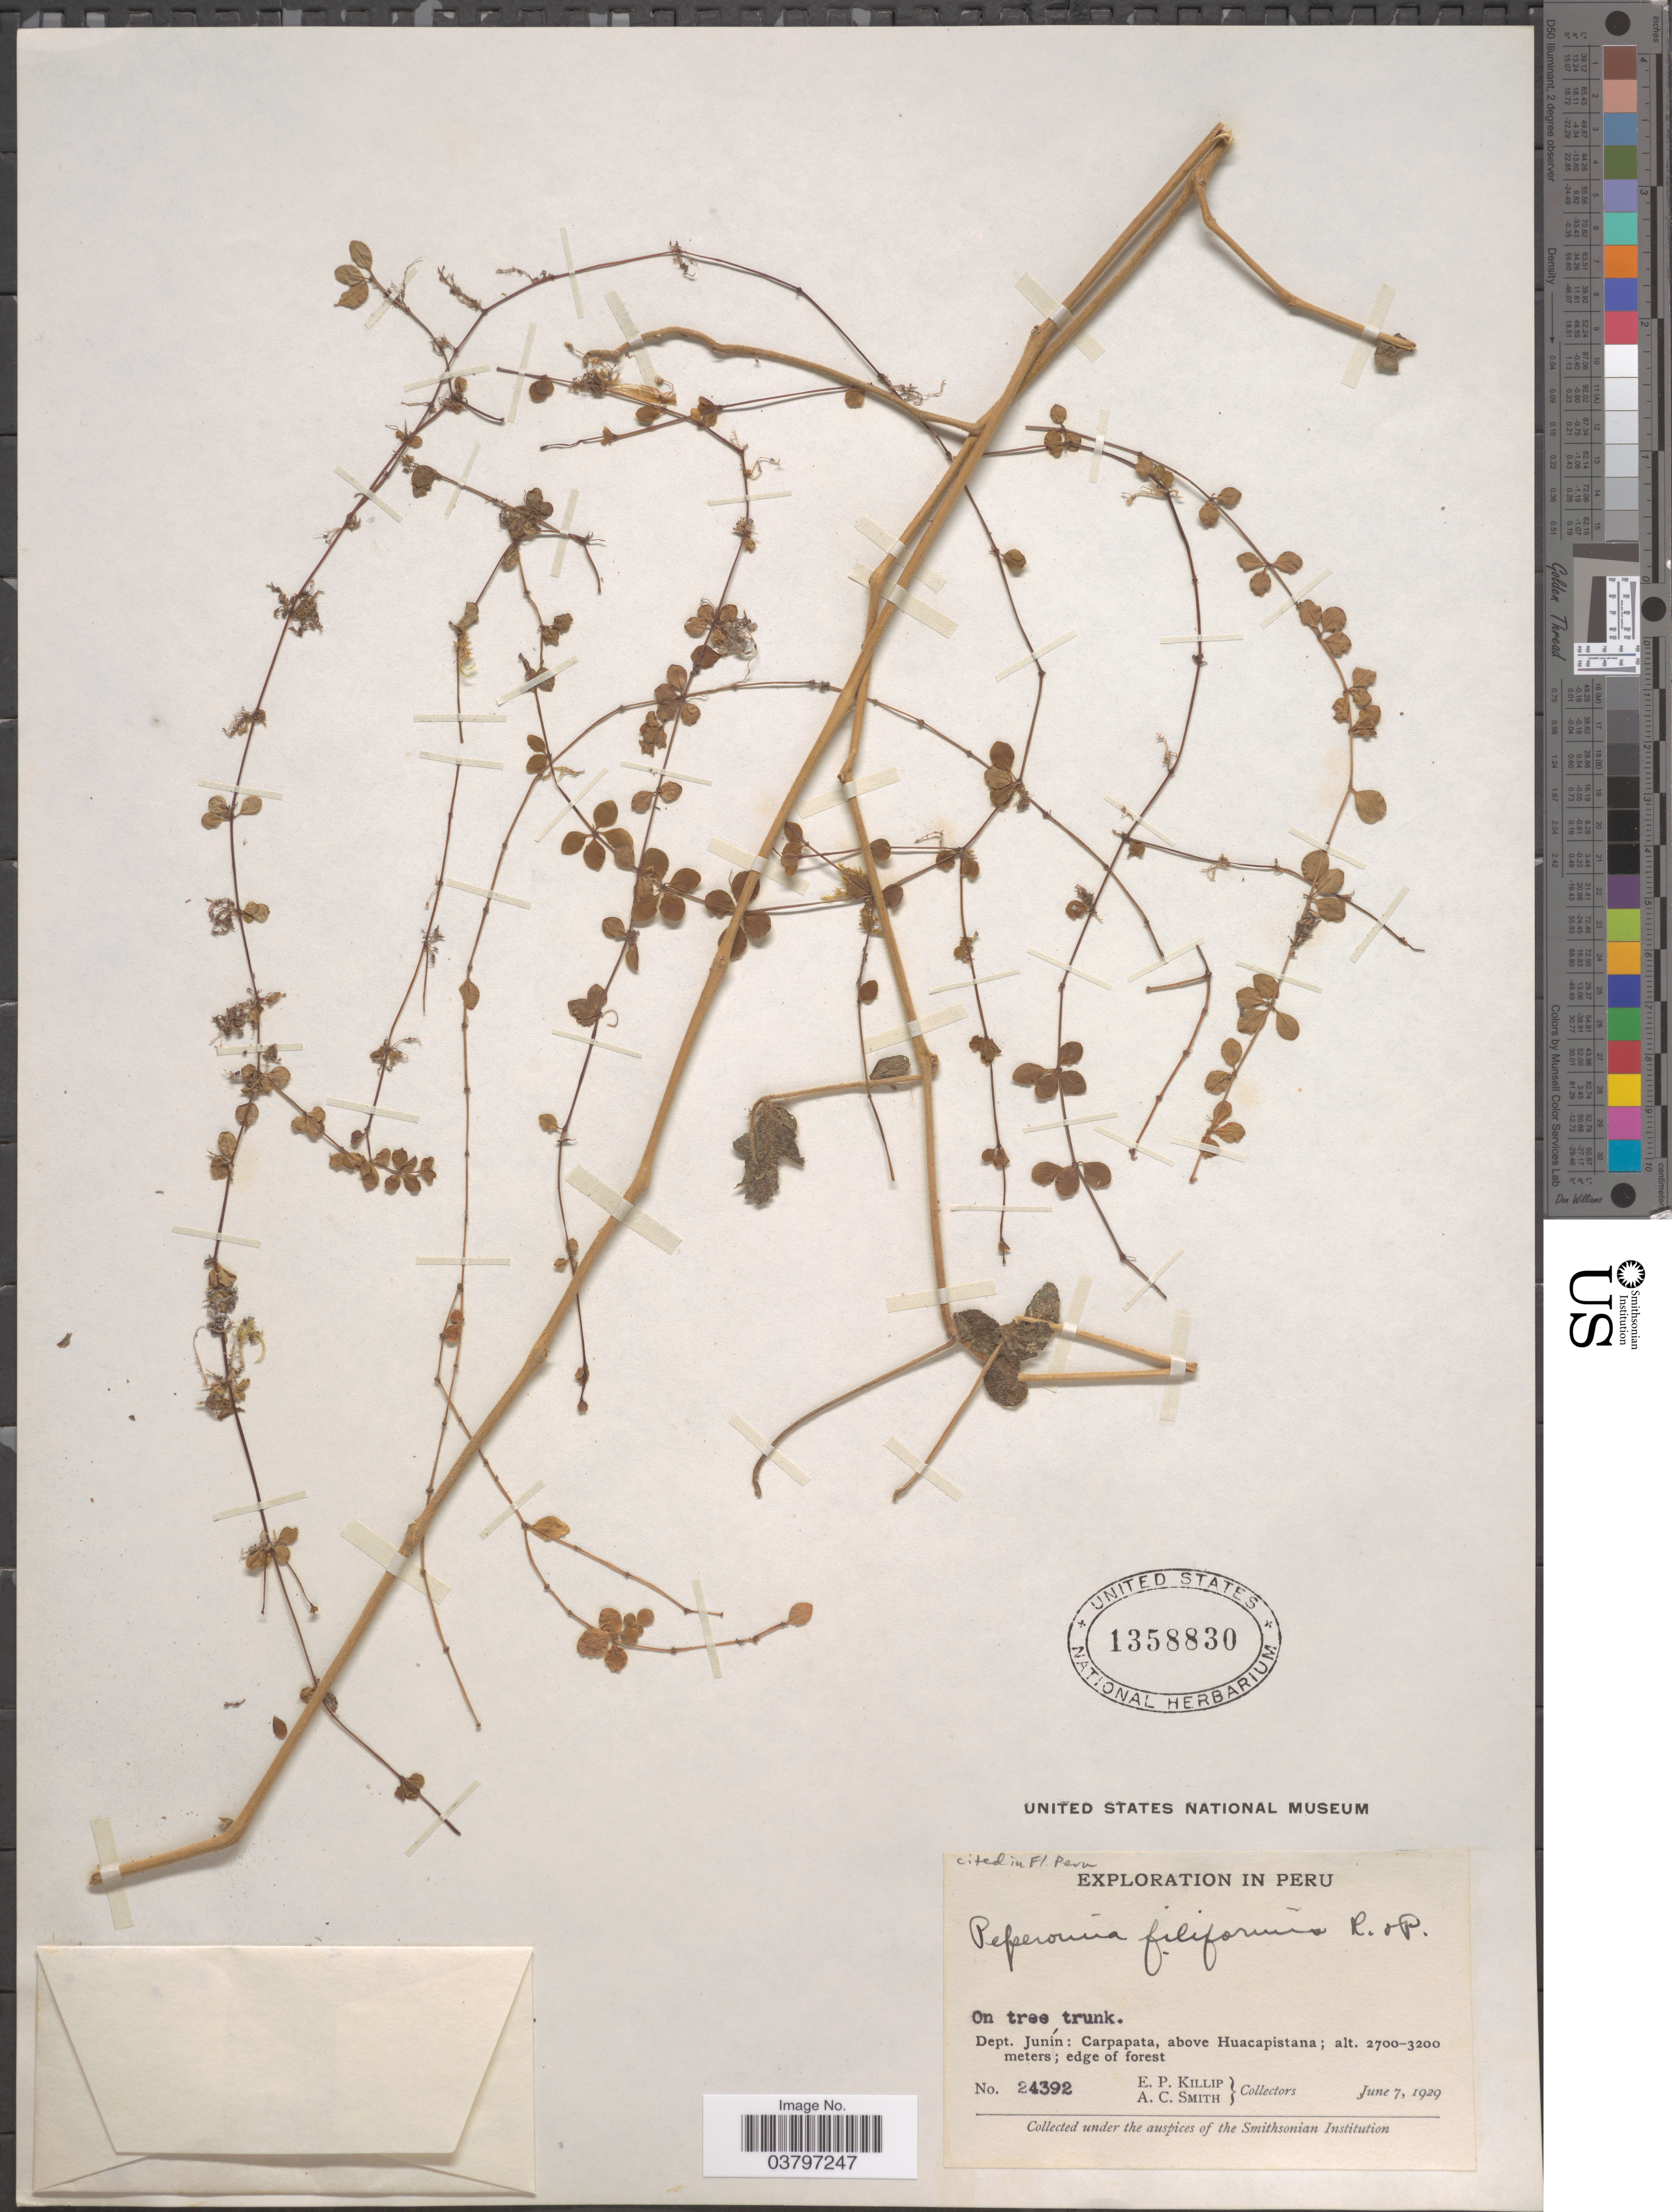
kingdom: Plantae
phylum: Tracheophyta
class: Magnoliopsida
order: Piperales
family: Piperaceae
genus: Peperomia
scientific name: Peperomia filiformis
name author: Ruiz & Pav.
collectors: E. P. Killip & A. C. Smith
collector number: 24392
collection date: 1929-06-07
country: Peru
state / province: Junín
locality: Dept. Junín: Carpapata, above Huacapistana.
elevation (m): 2700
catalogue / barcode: US 1358830